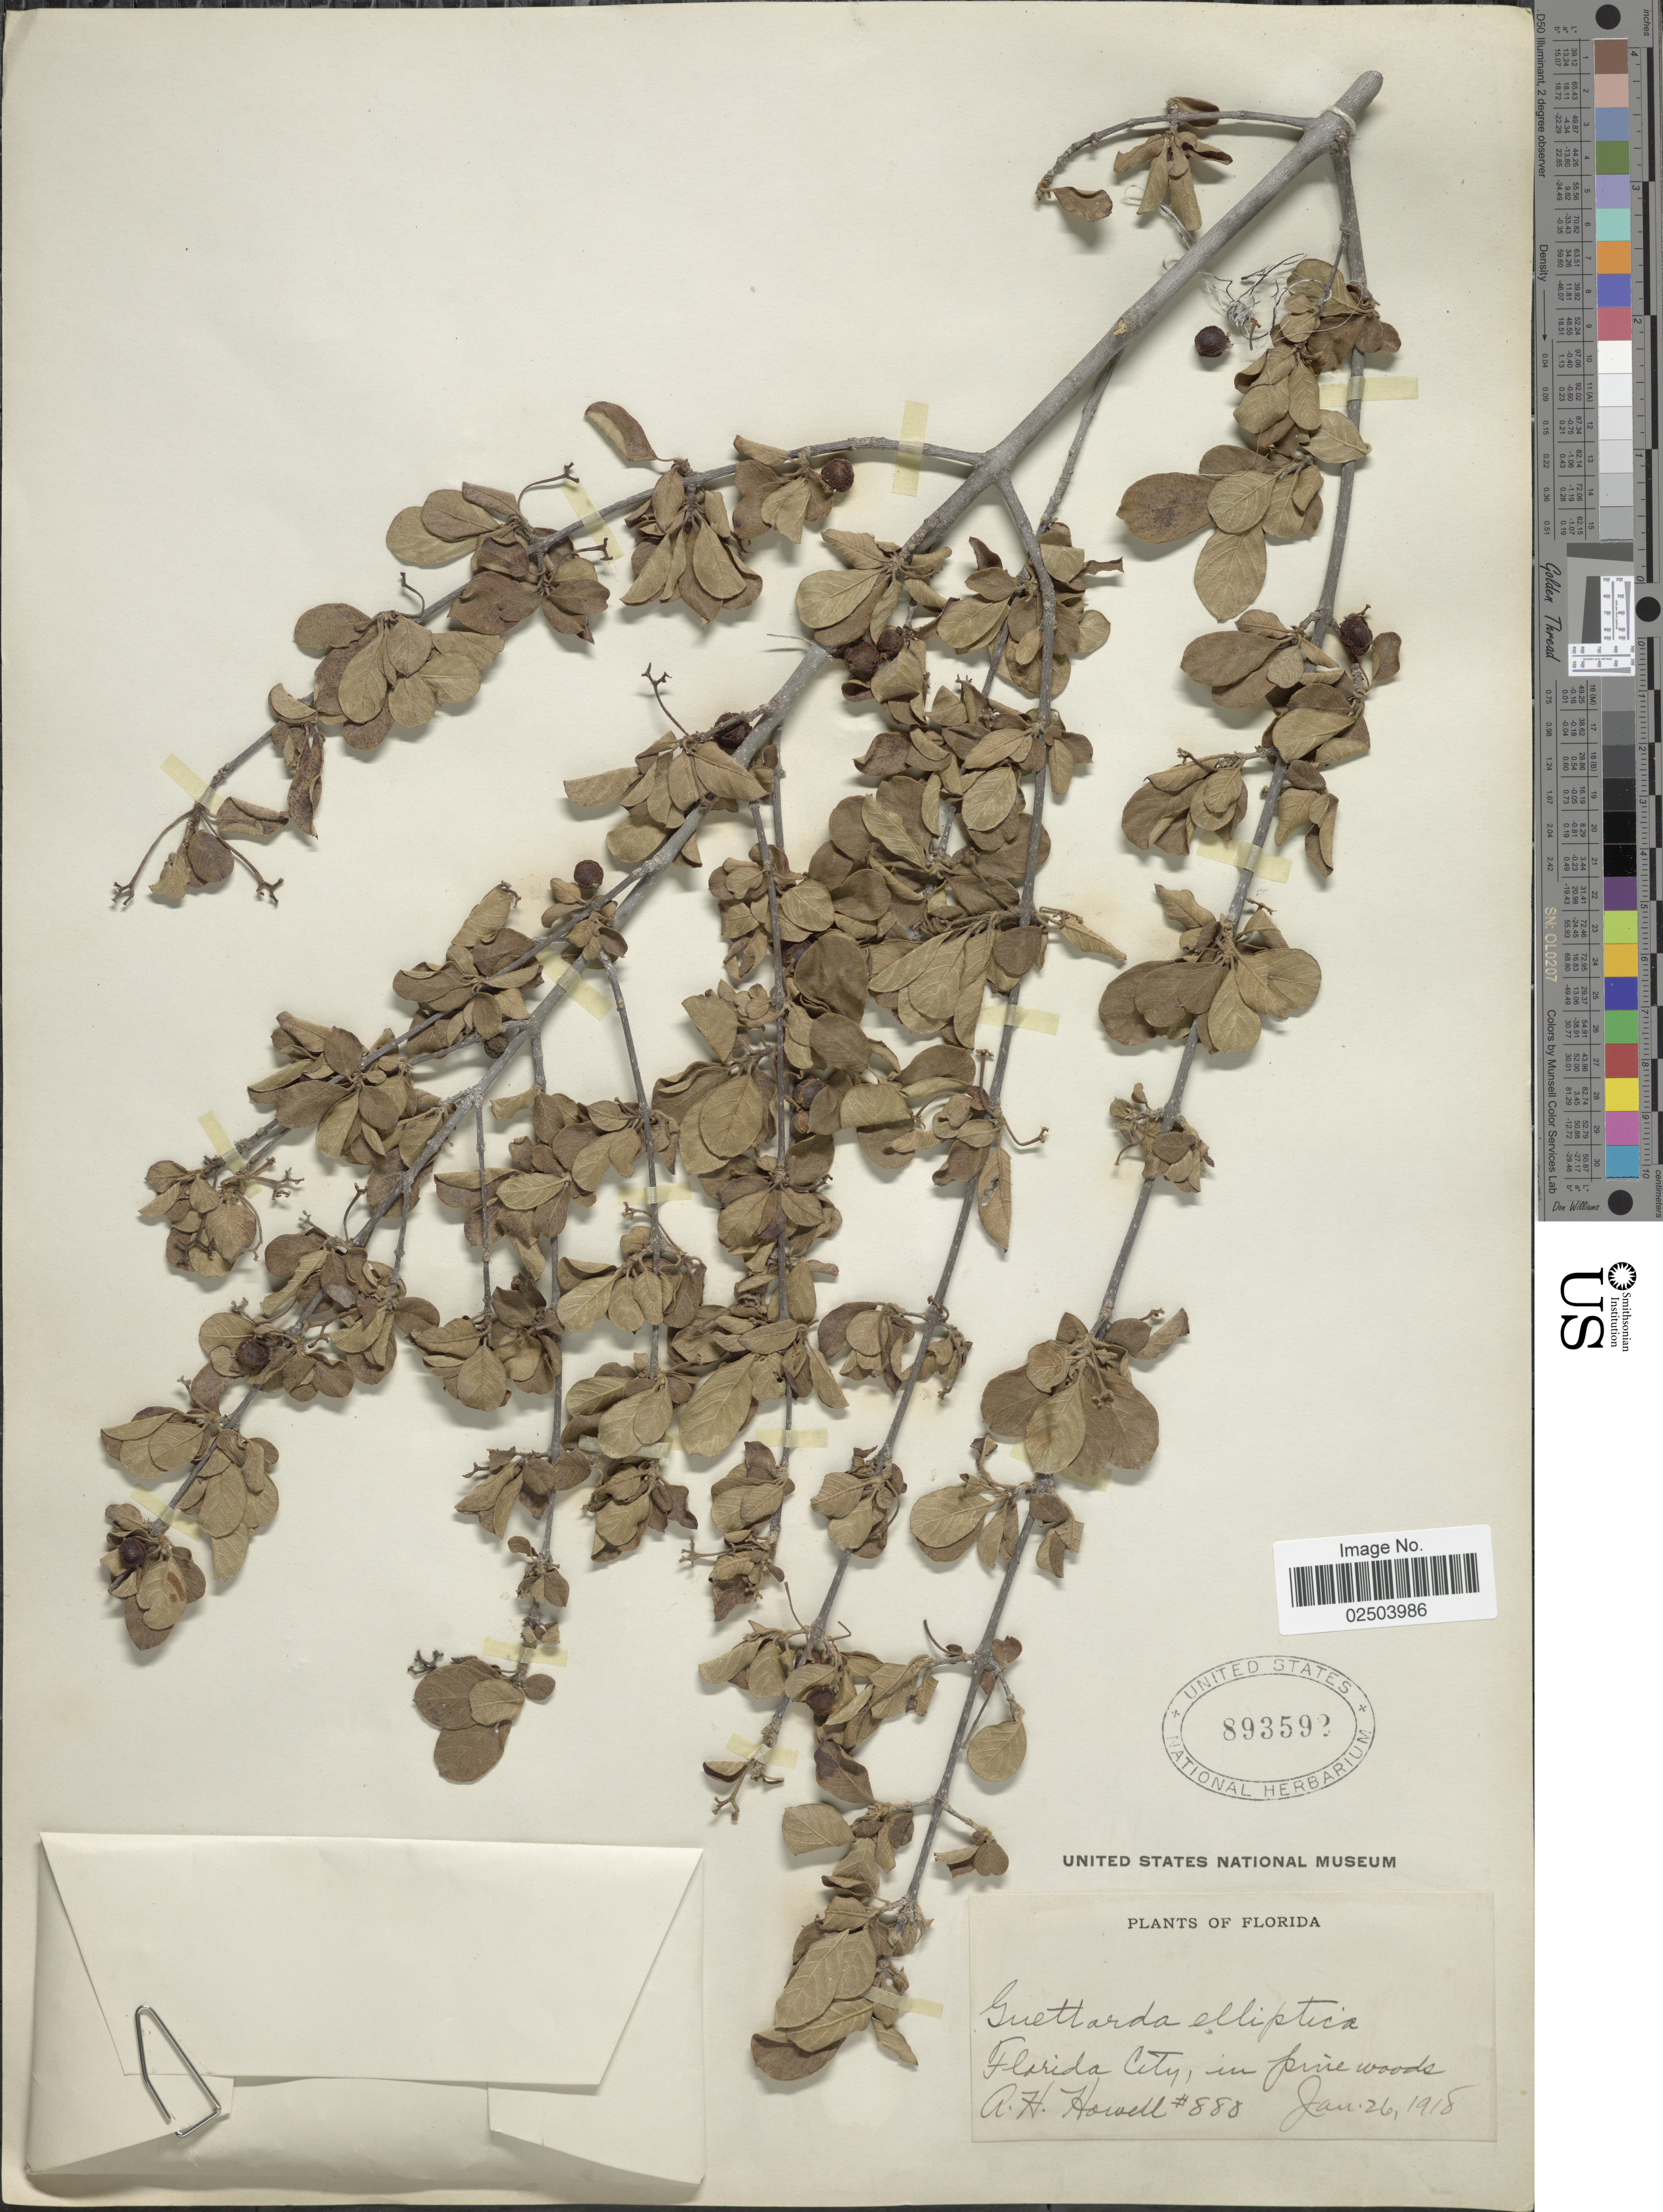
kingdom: Plantae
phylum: Tracheophyta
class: Magnoliopsida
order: Gentianales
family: Rubiaceae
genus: Guettarda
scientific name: Guettarda elliptica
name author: Sw.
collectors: A. Howell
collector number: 888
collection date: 1918-01-26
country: United States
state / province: Florida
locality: Florida City, in pine woods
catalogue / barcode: US 893592